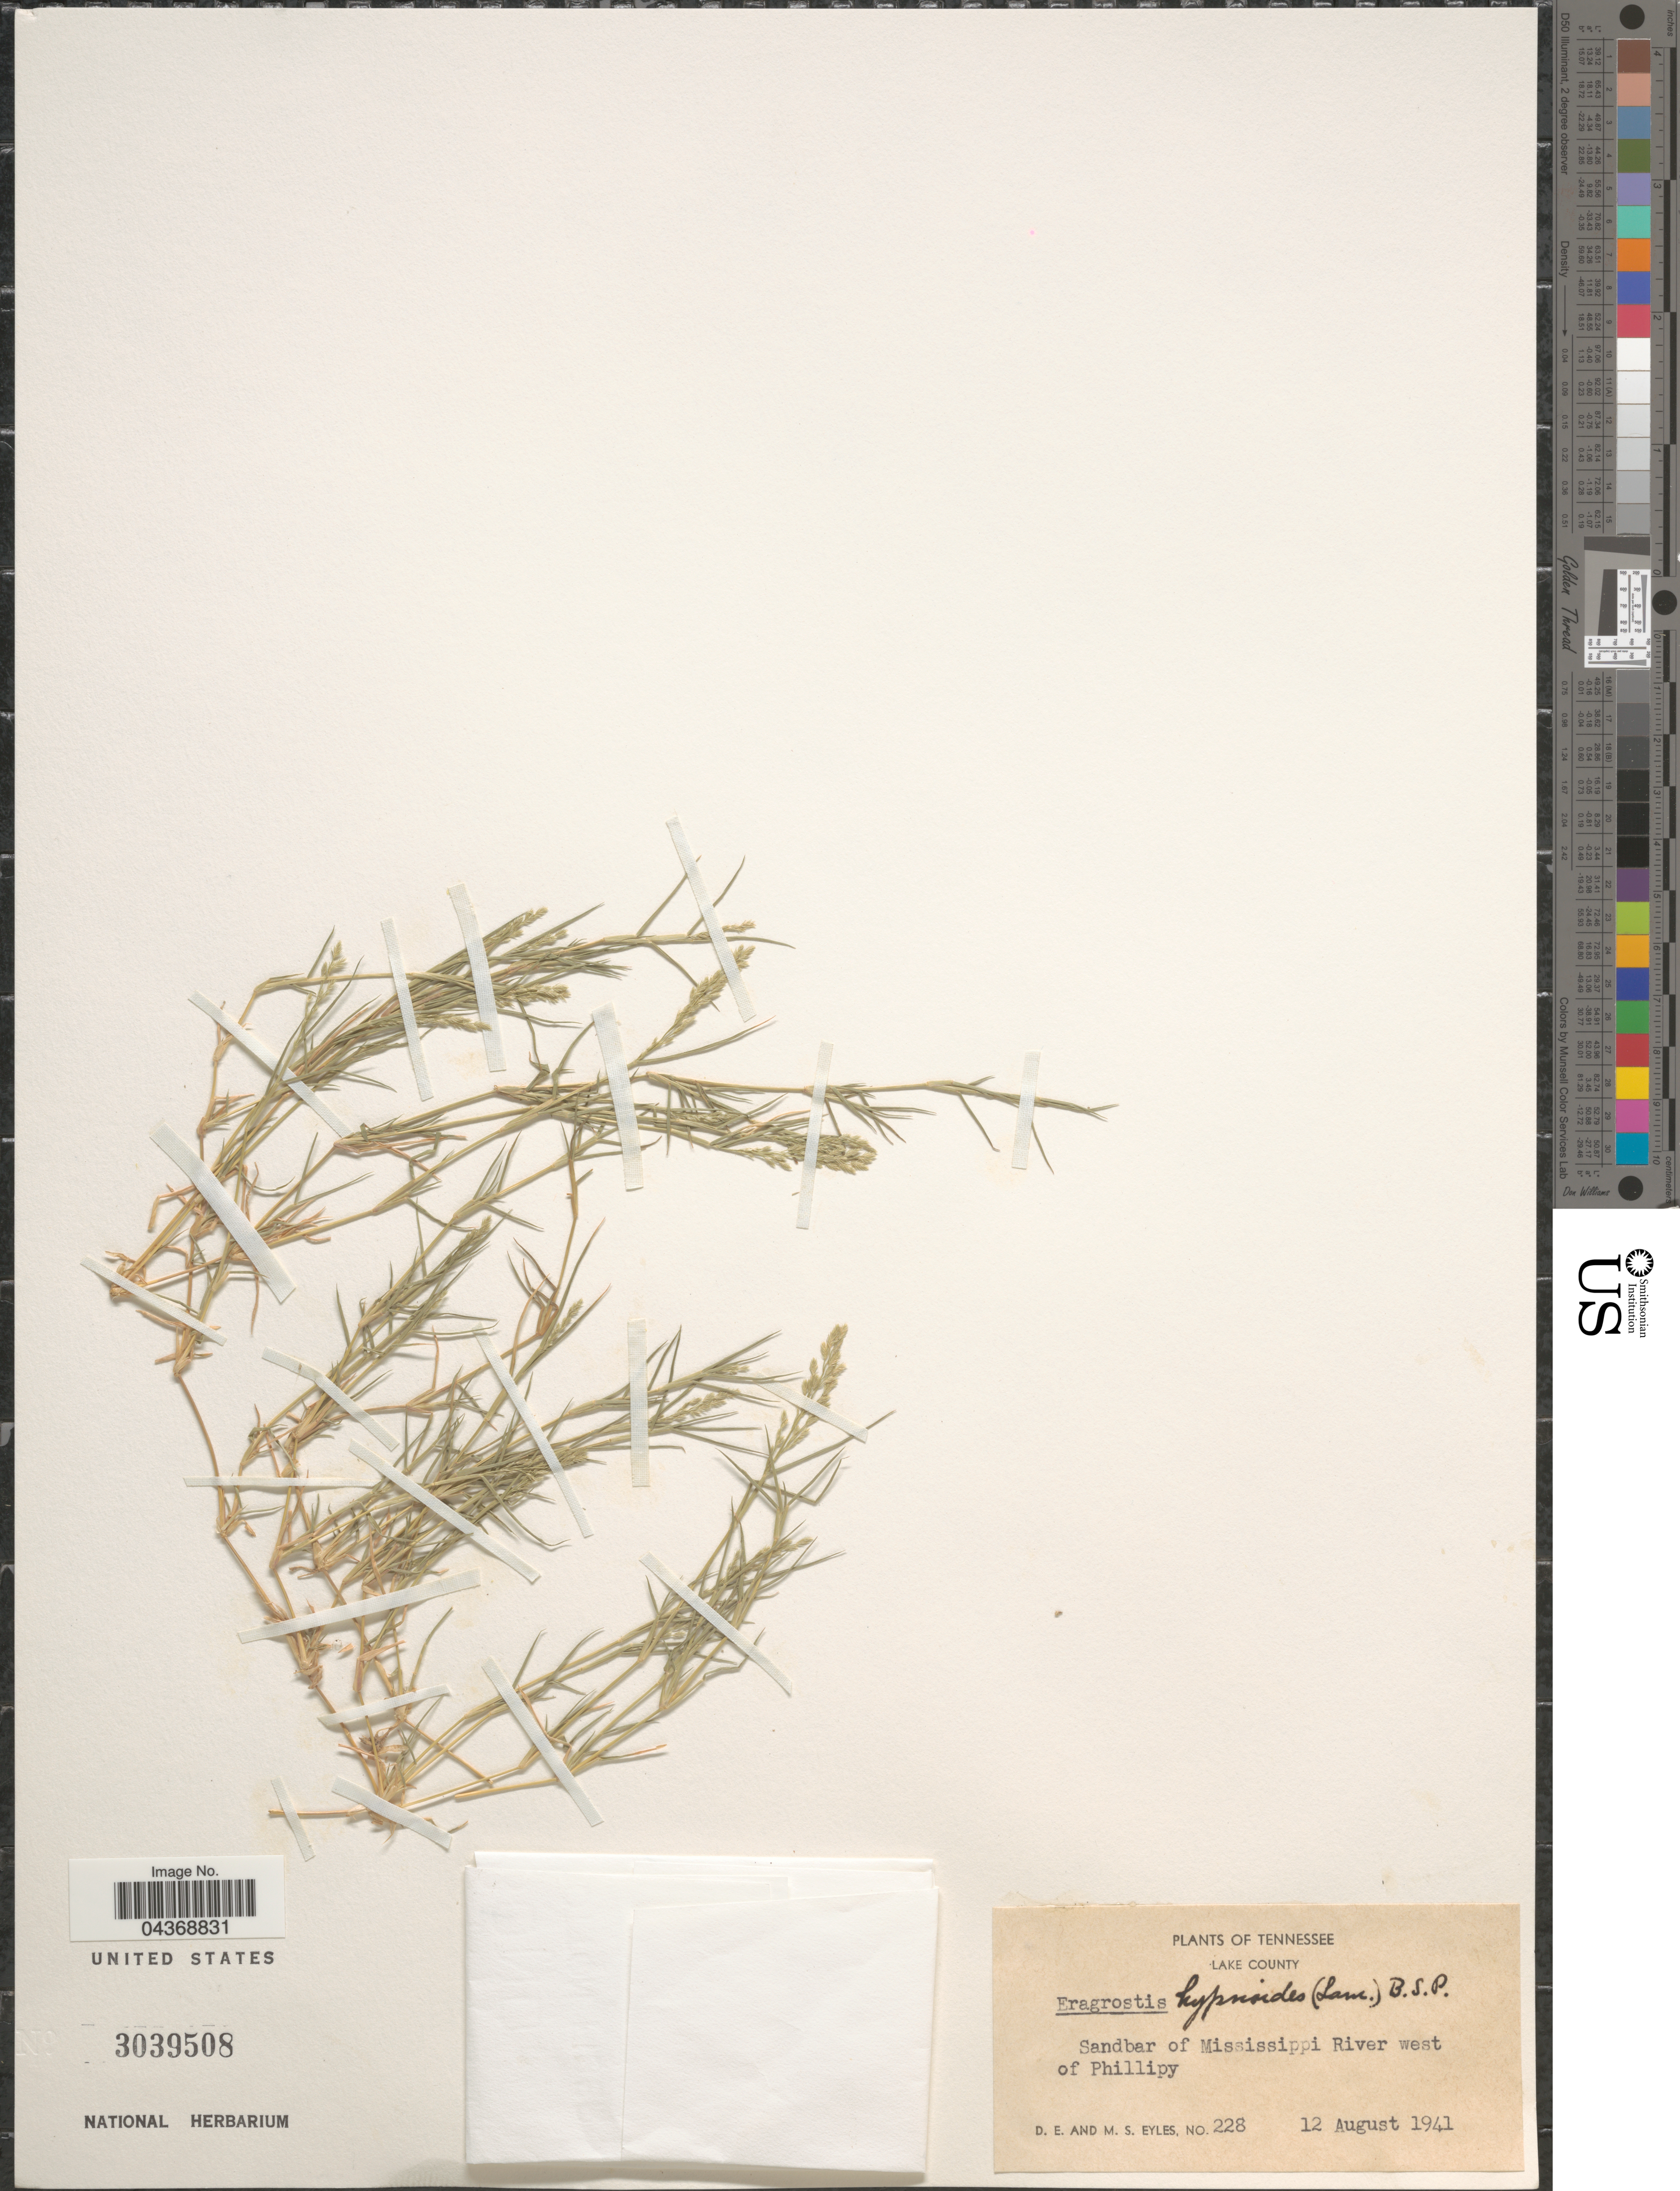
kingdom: Plantae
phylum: Tracheophyta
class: Liliopsida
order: Poales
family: Poaceae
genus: Eragrostis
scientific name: Eragrostis hypnoides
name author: (Lam.) Britton, Stearns & Poggenb.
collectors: D. Eyles & M. Eyles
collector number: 228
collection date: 1941-08-12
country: United States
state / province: Tennessee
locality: Lake County. Sandbar of Mississippi River west of Phillipy.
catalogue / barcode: US 3039508